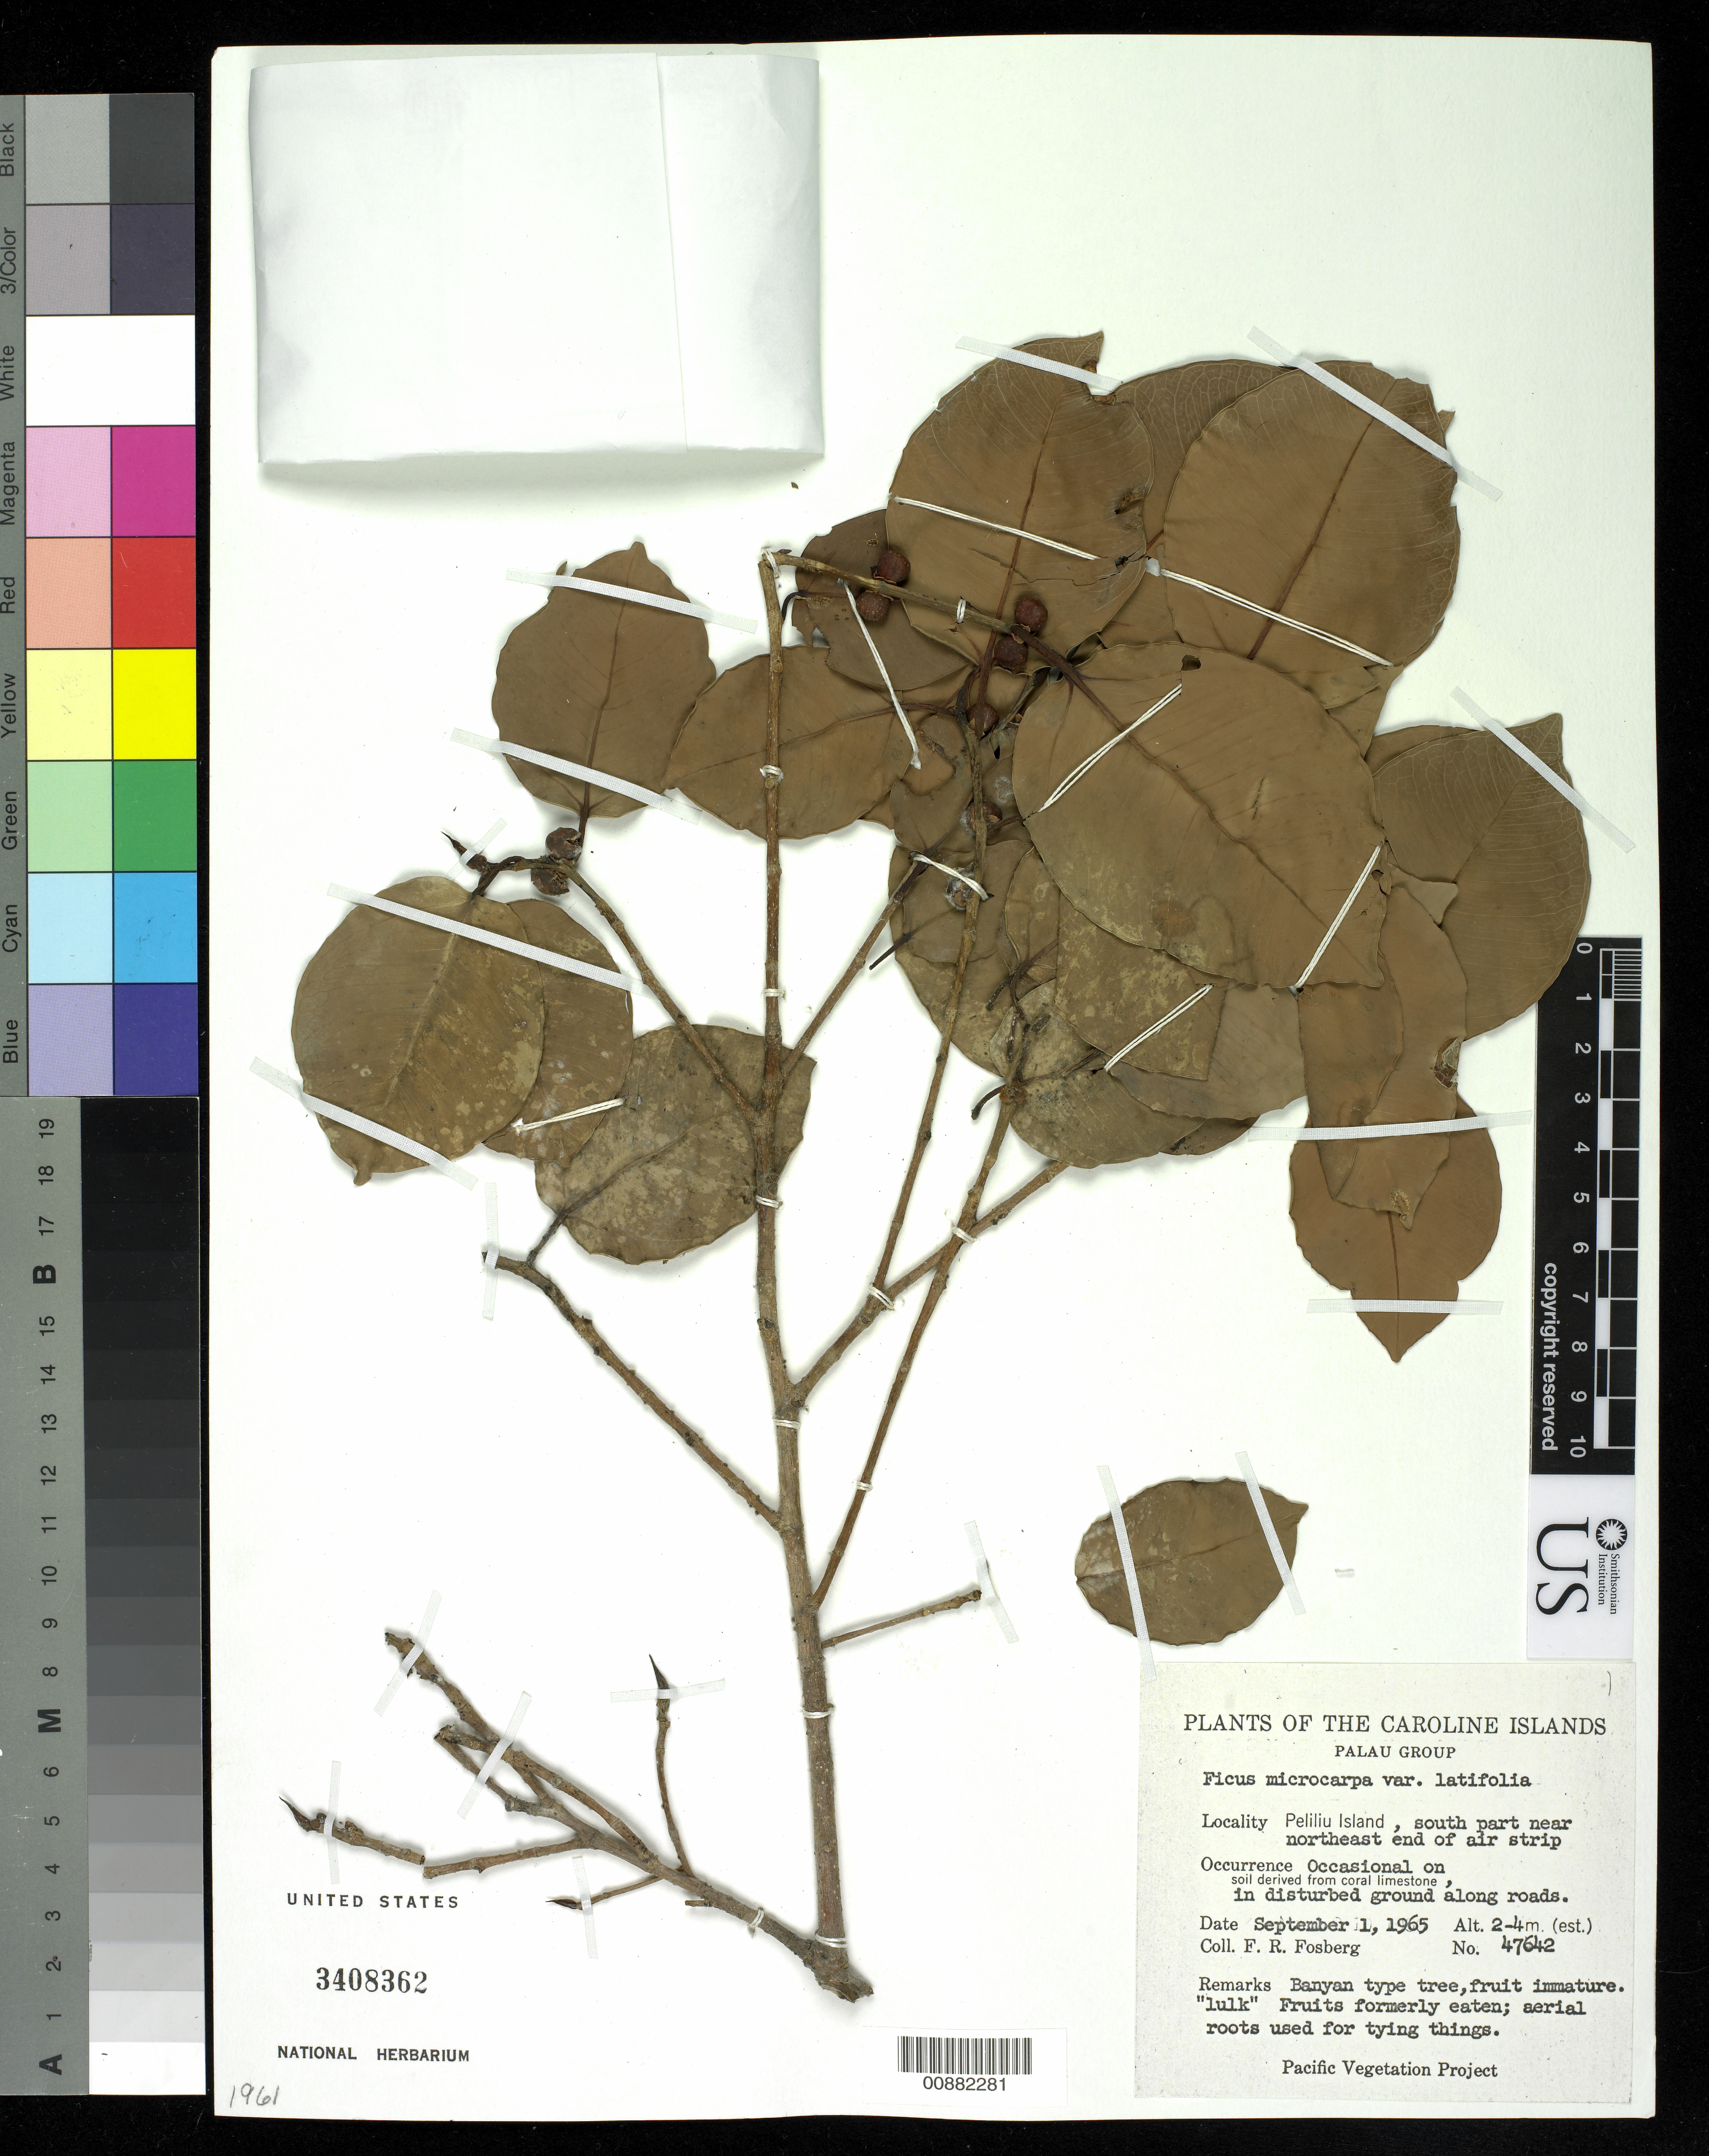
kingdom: Plantae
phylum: Tracheophyta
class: Magnoliopsida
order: Rosales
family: Moraceae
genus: Ficus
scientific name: Ficus microcarpa var. latifolia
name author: (Miq.) Corner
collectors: F. R. Fosberg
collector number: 47642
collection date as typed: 01 Sep 1965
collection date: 1965-09-01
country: Palau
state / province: Peleliu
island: Beliliou [Peleliu]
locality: Peliliu Island, south part near northeast end of airstrip.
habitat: in disturbed ground along roads. Occasionaon soil derived from coral limestone.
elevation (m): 2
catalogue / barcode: US 3408362